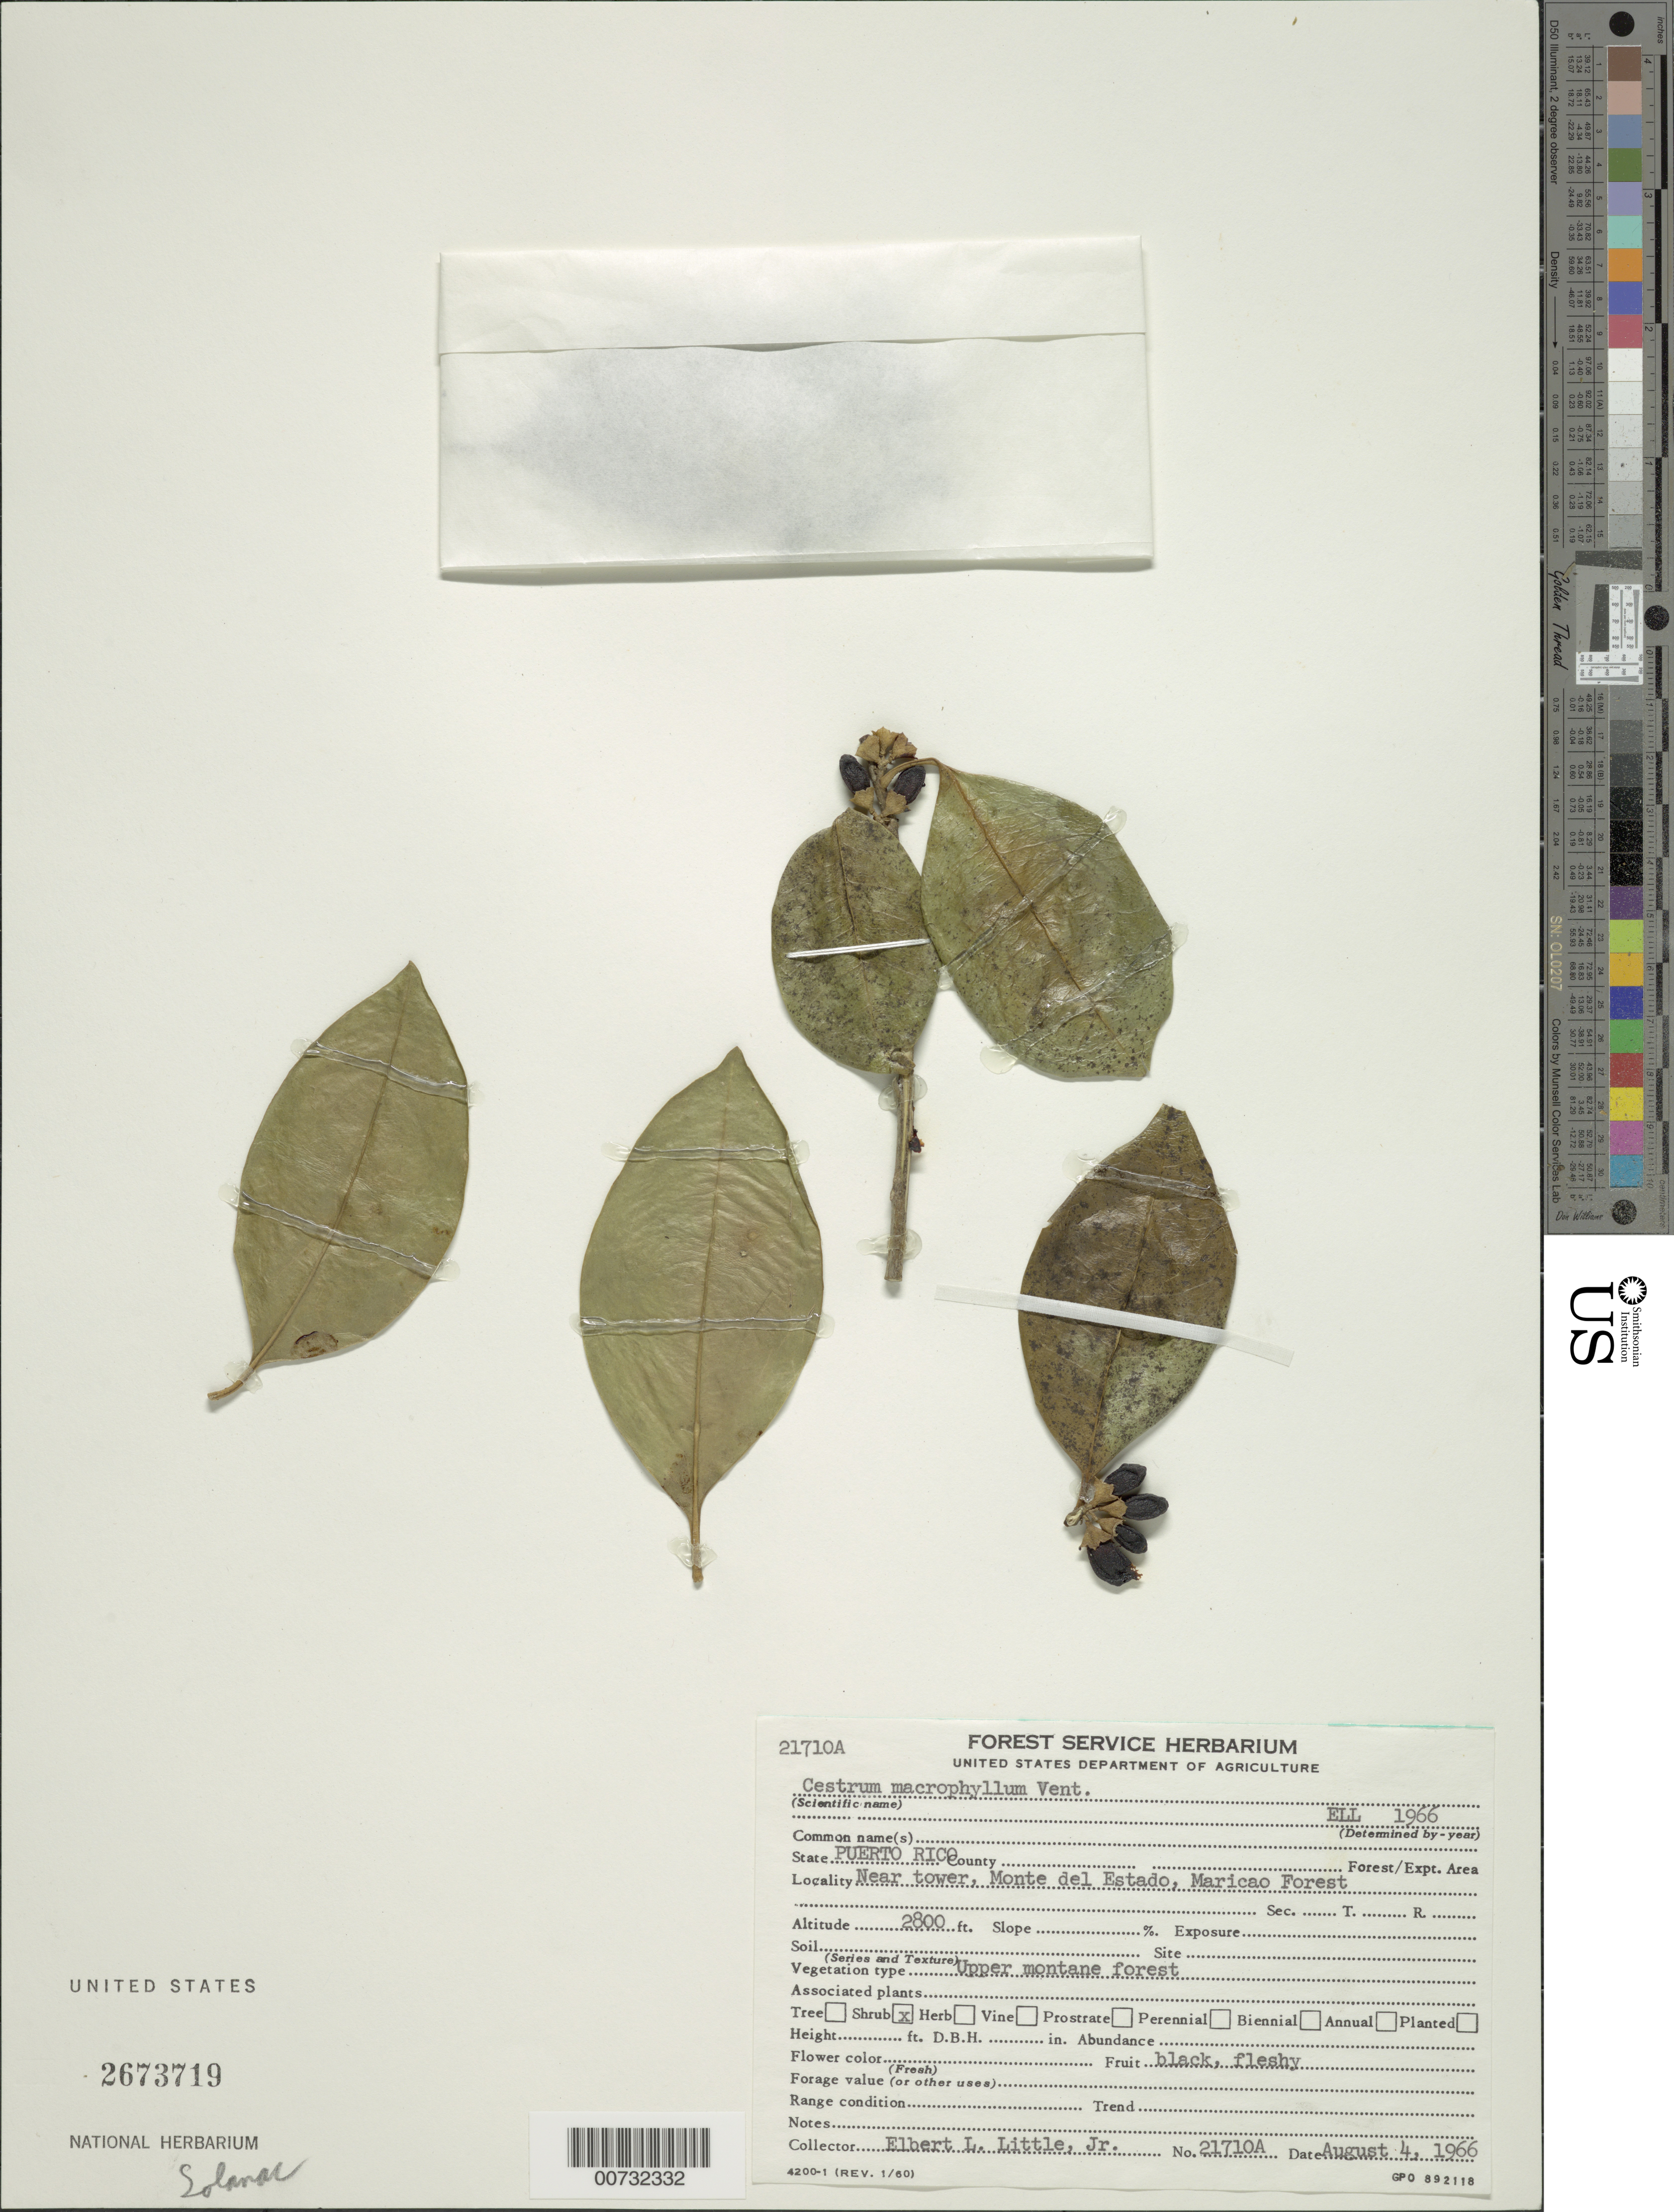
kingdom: Plantae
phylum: Tracheophyta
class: Magnoliopsida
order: Solanales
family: Solanaceae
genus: Cestrum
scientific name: Cestrum macrophyllum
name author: Vent.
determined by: Little, Elbert L., Jr., (FSSR), United States Department of Agriculture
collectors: E. L. Little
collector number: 21710a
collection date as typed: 04 Aug 1966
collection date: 1966-08-04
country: Puerto Rico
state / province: Maricao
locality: Monte del Estado, Maricao Forest, near Tower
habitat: Upper montane forest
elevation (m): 853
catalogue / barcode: US 2673719